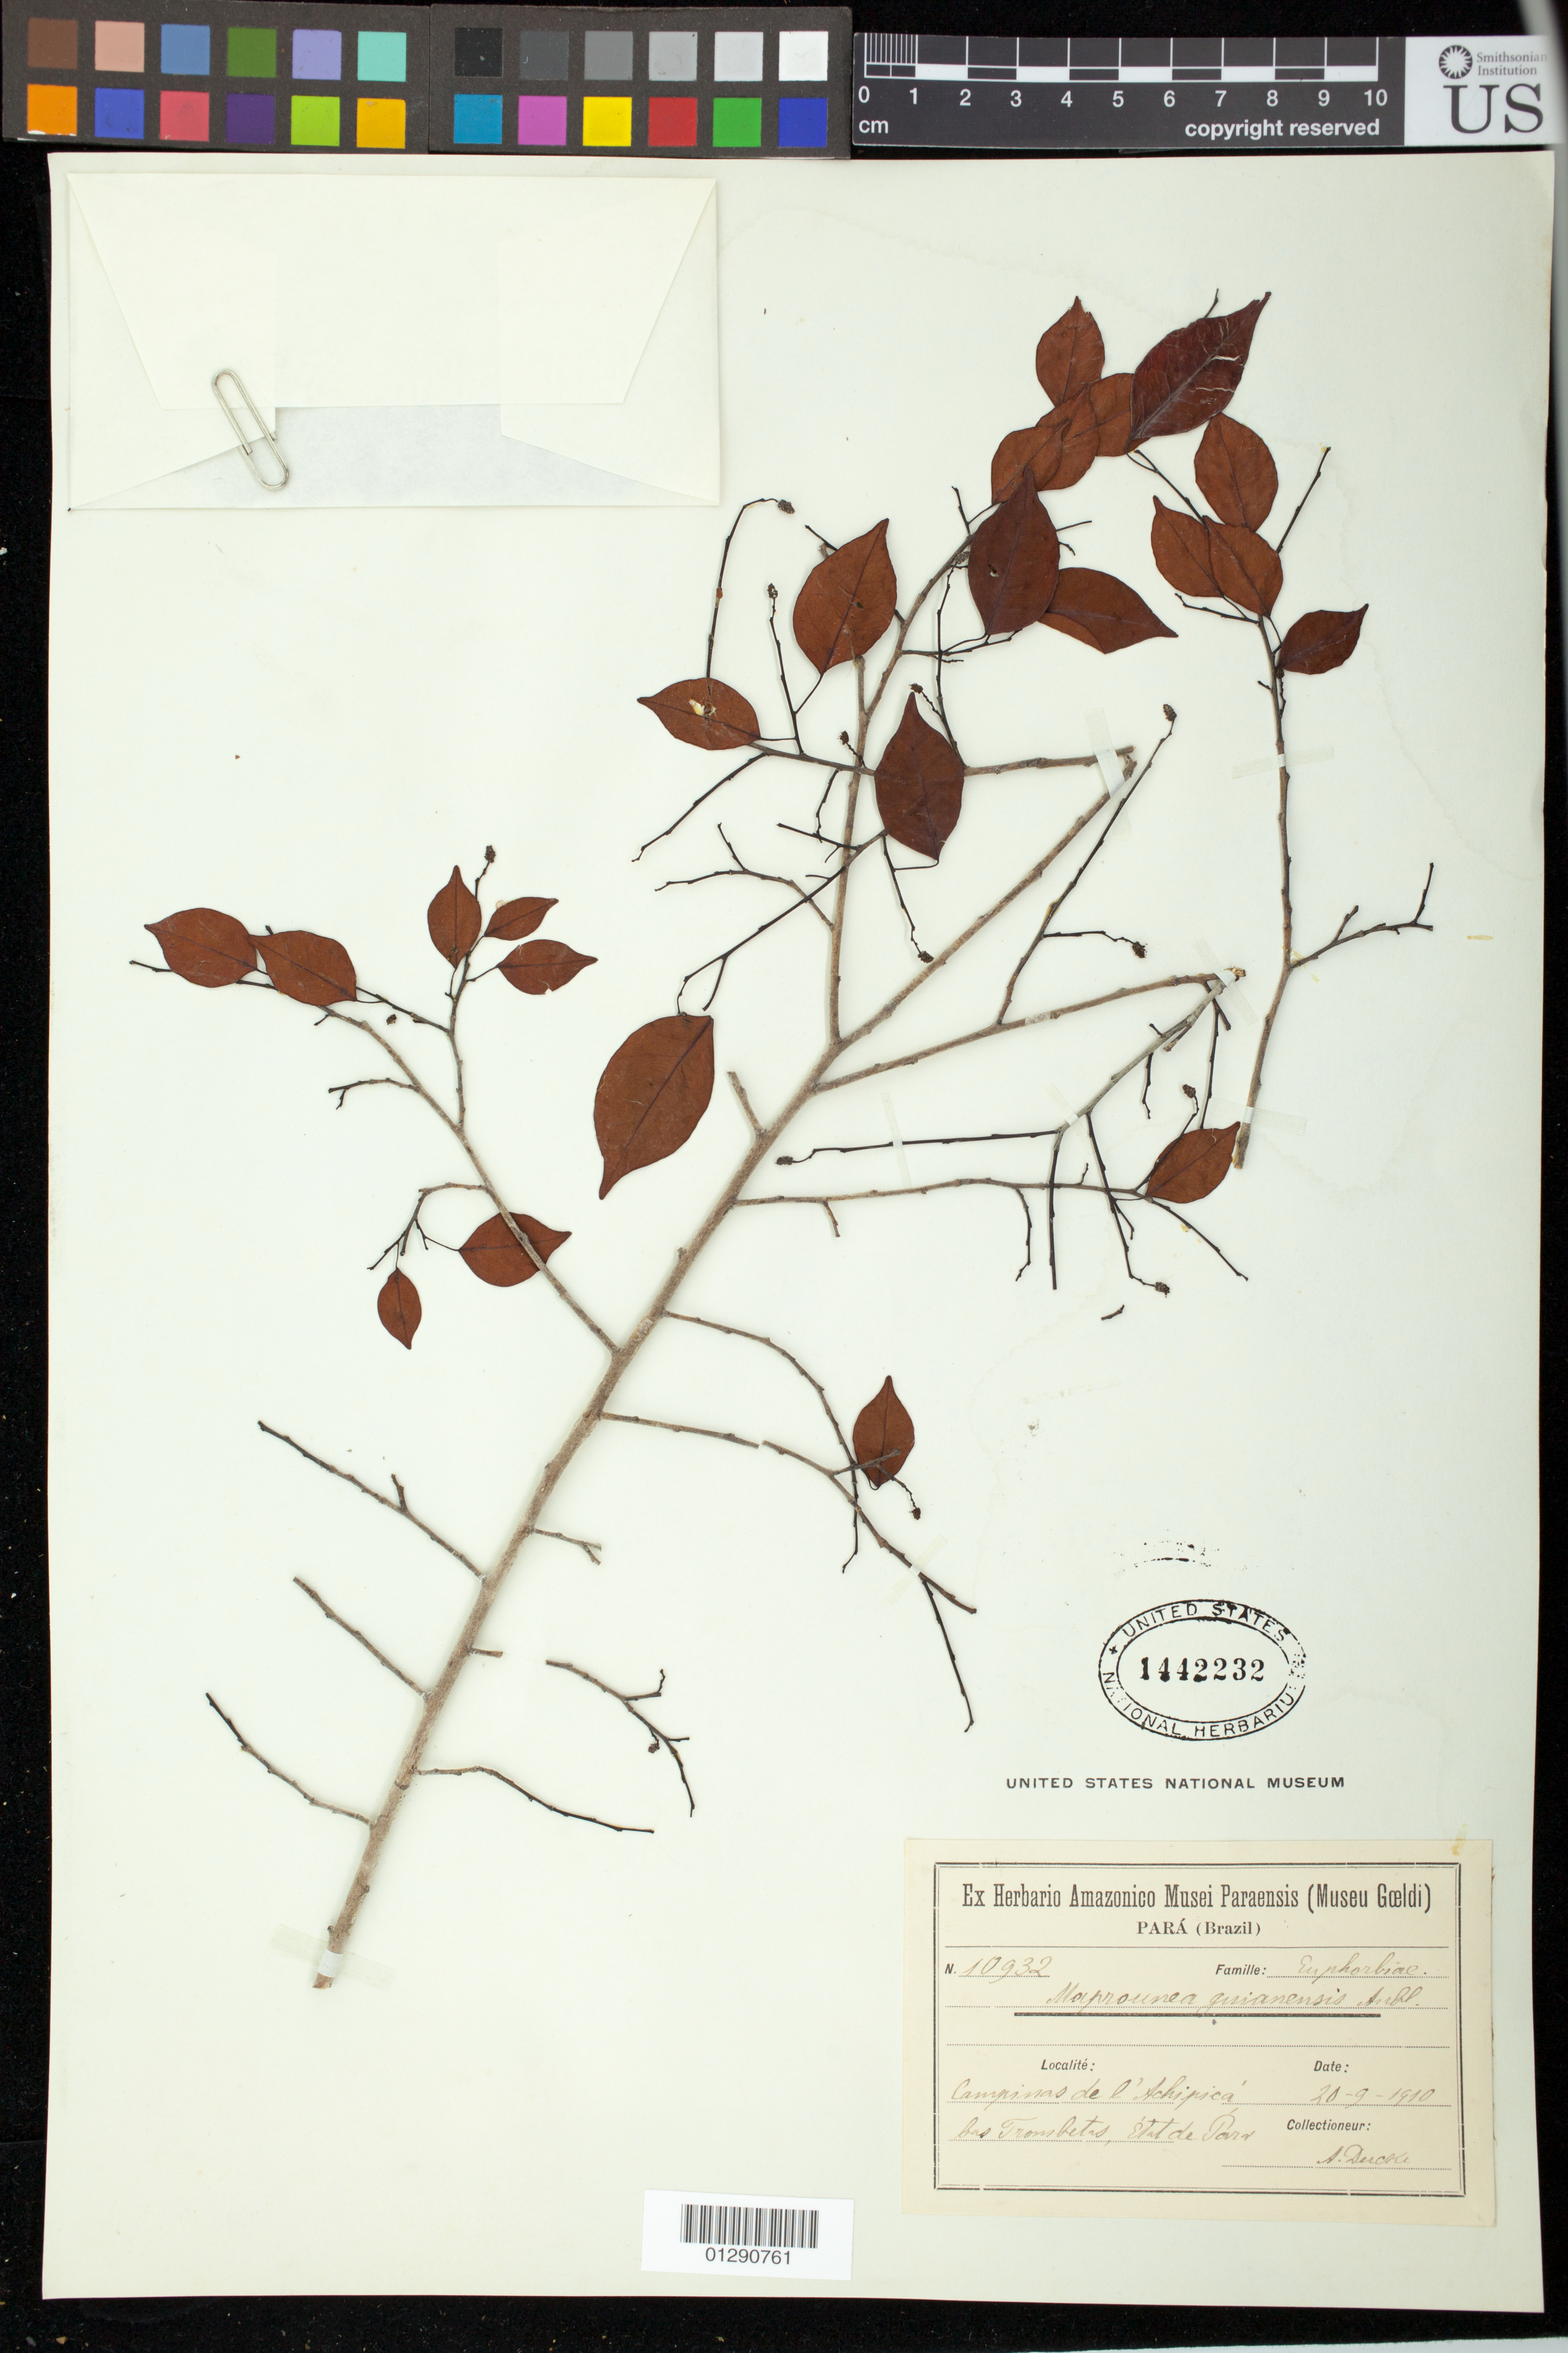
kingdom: Plantae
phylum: Tracheophyta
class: Magnoliopsida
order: Malpighiales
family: Euphorbiaceae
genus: Maprounea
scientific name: Maprounea guianensis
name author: Aubl.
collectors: A. Ducke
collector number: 10932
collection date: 1910-09-20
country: Brazil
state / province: Para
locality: Campinas de l'Achipica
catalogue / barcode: US 1442232